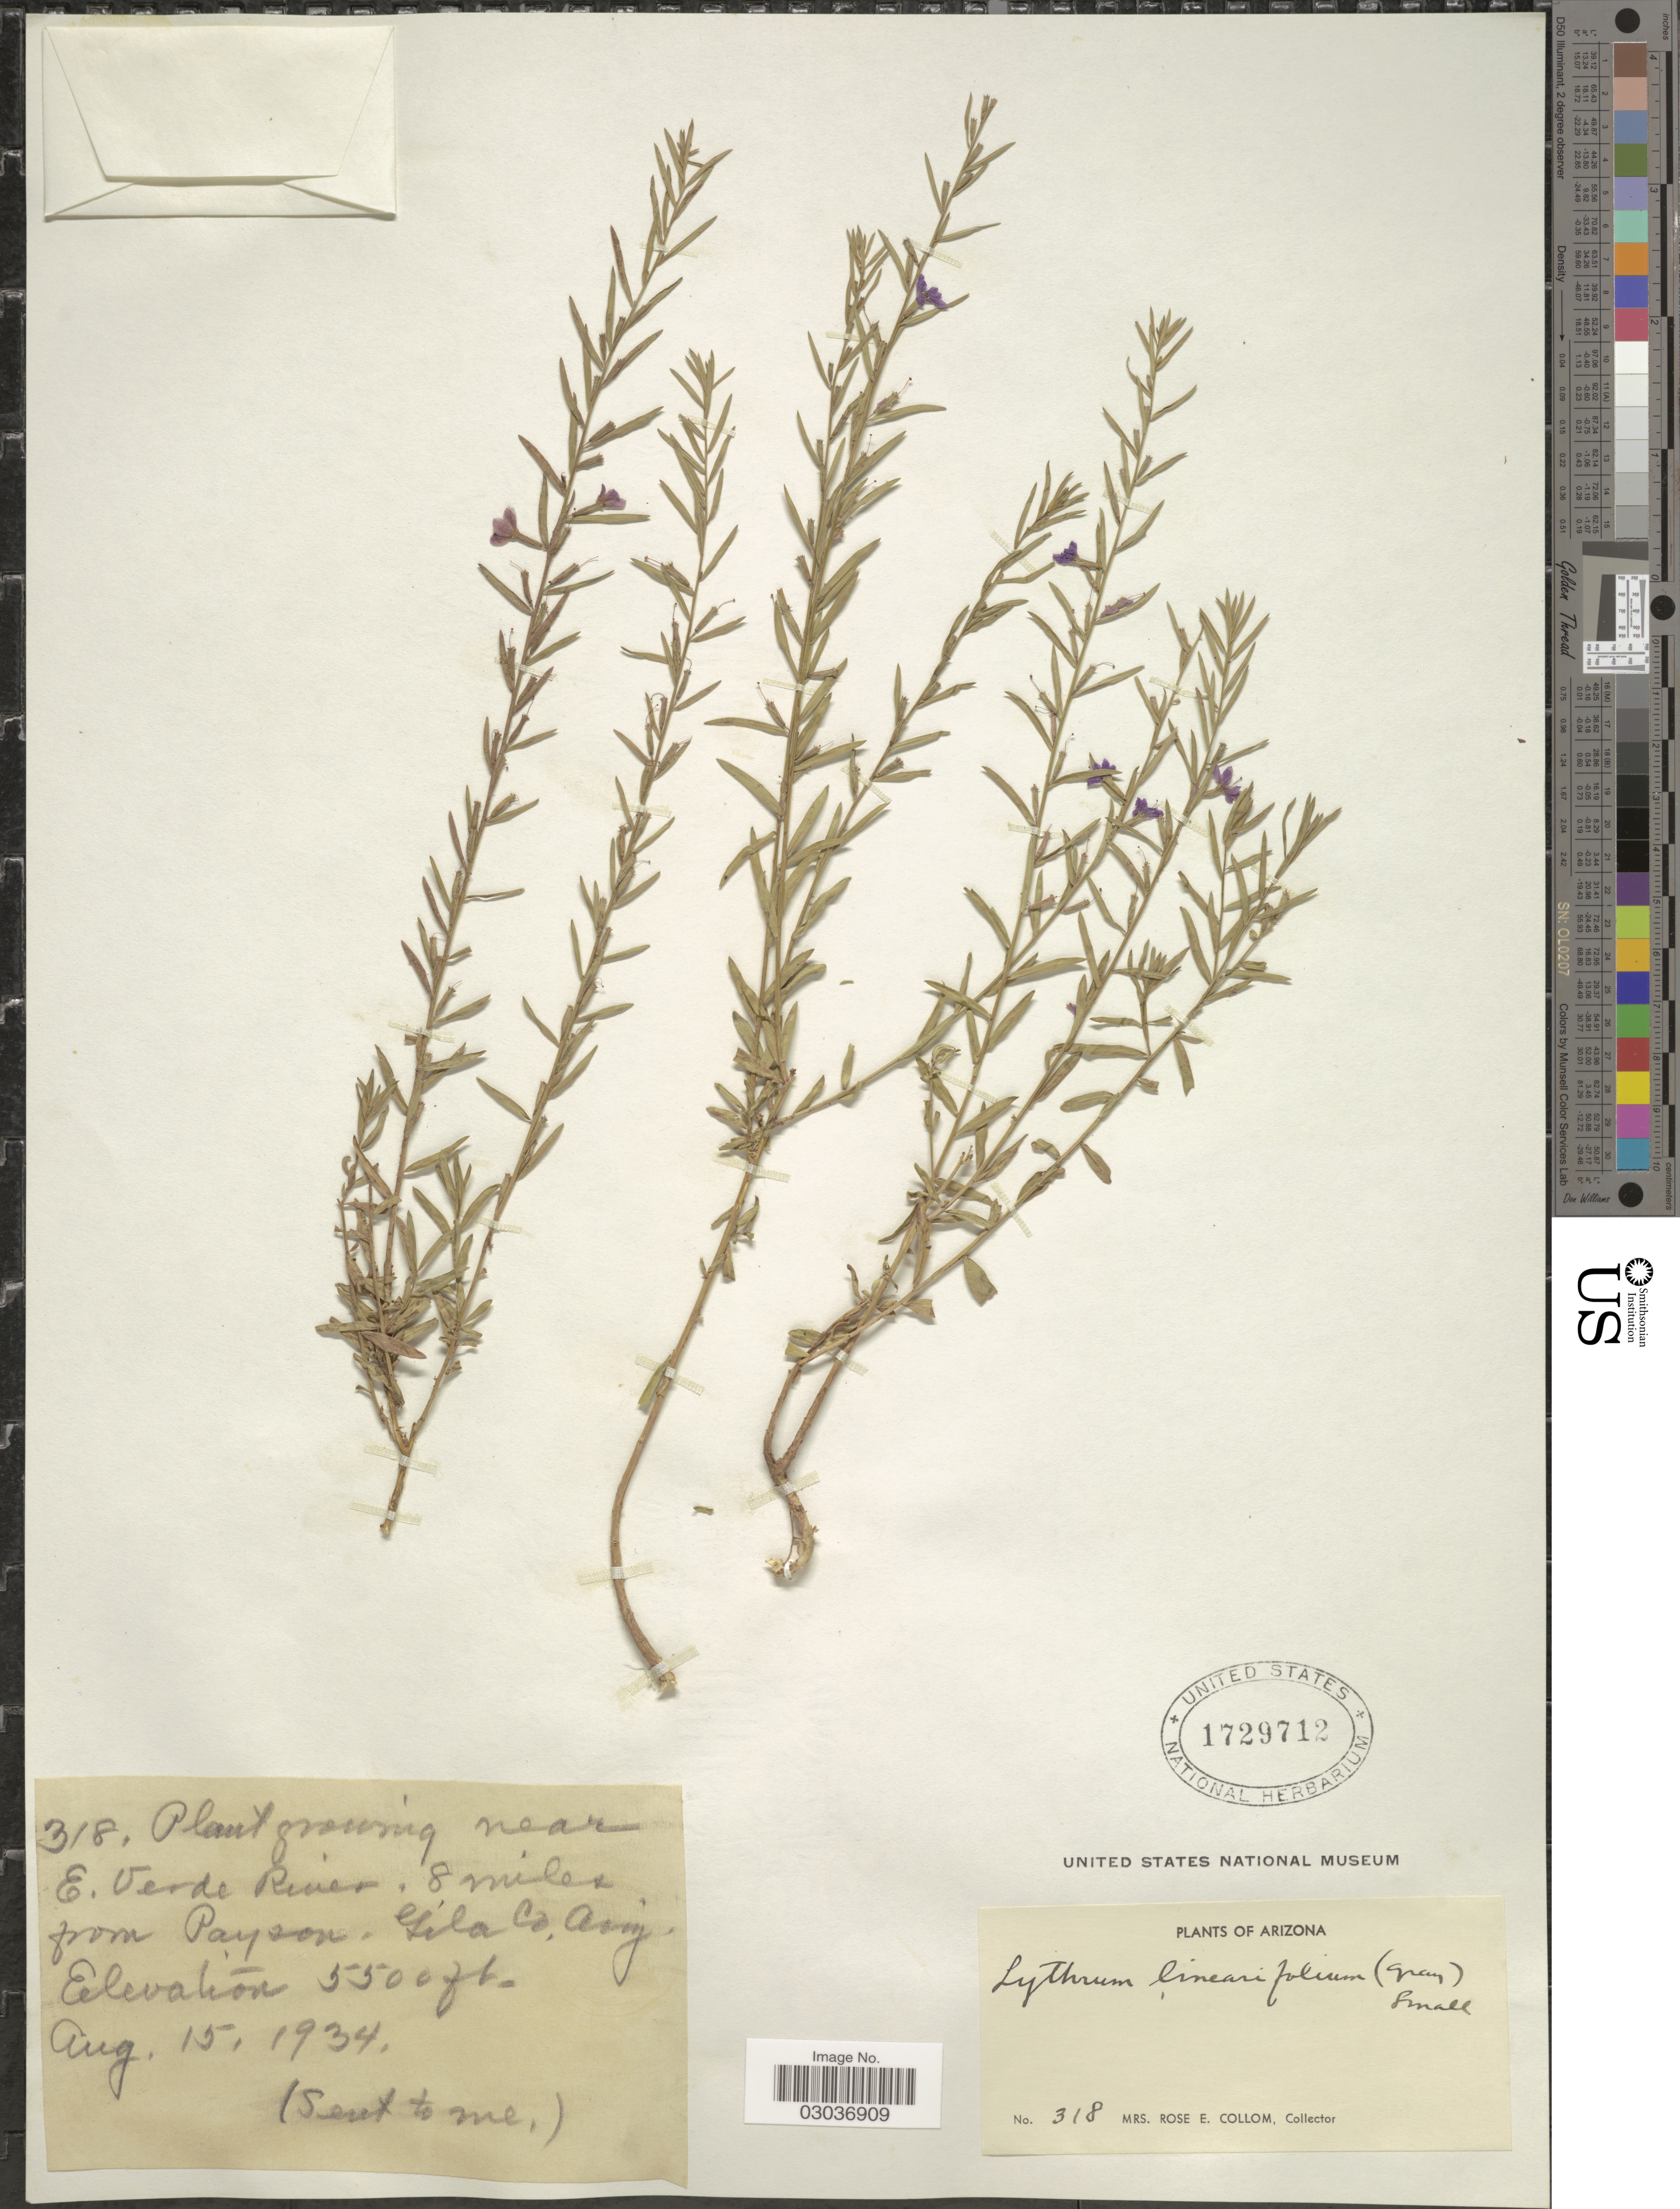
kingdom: Plantae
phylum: Tracheophyta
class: Magnoliopsida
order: Myrtales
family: Lythraceae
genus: Lythrum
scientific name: Lythrum californicum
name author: Torr. & A. Gray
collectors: R. E. Collom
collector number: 318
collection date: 1934-08-15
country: United States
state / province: Arizona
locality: Near E. Verde River, 8 miles from Payson, Gila Co.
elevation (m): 1676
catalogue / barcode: US 1729712